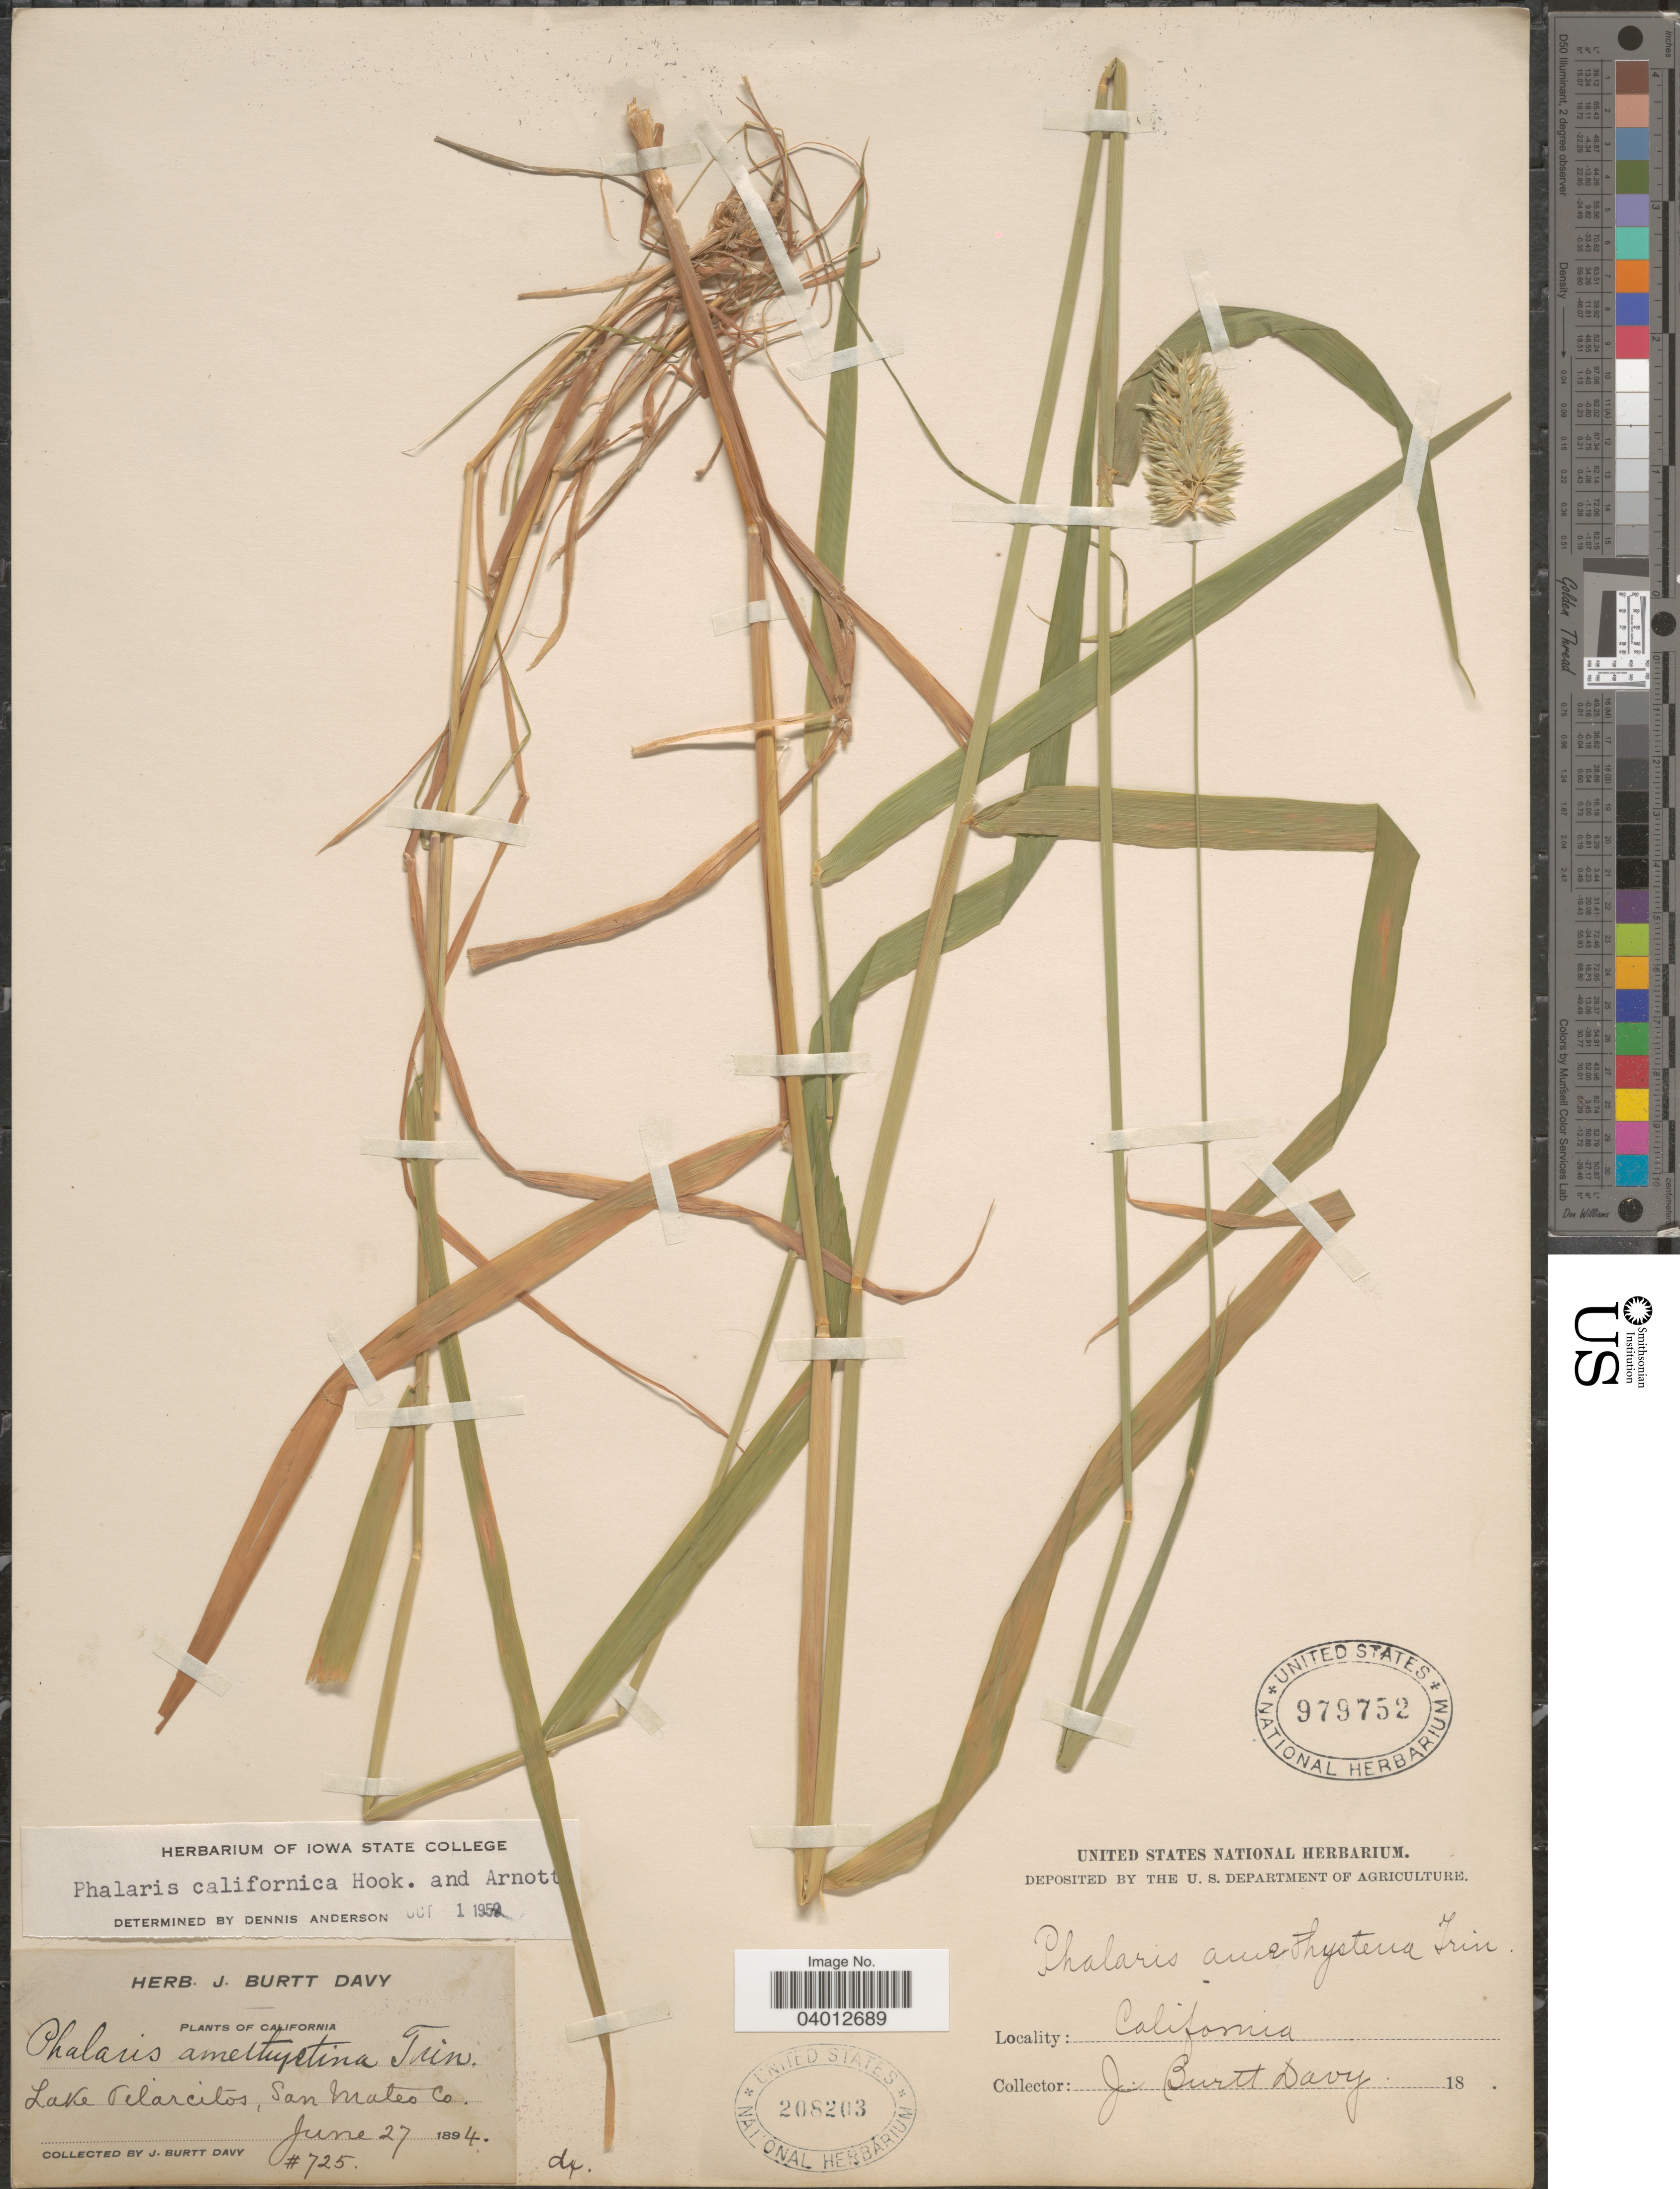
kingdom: Plantae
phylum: Tracheophyta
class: Liliopsida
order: Poales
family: Poaceae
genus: Phalaris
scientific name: Phalaris californica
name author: Hook. & Arn.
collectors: J. Burtt Davy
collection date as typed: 18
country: United States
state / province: California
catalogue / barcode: US 979752-2